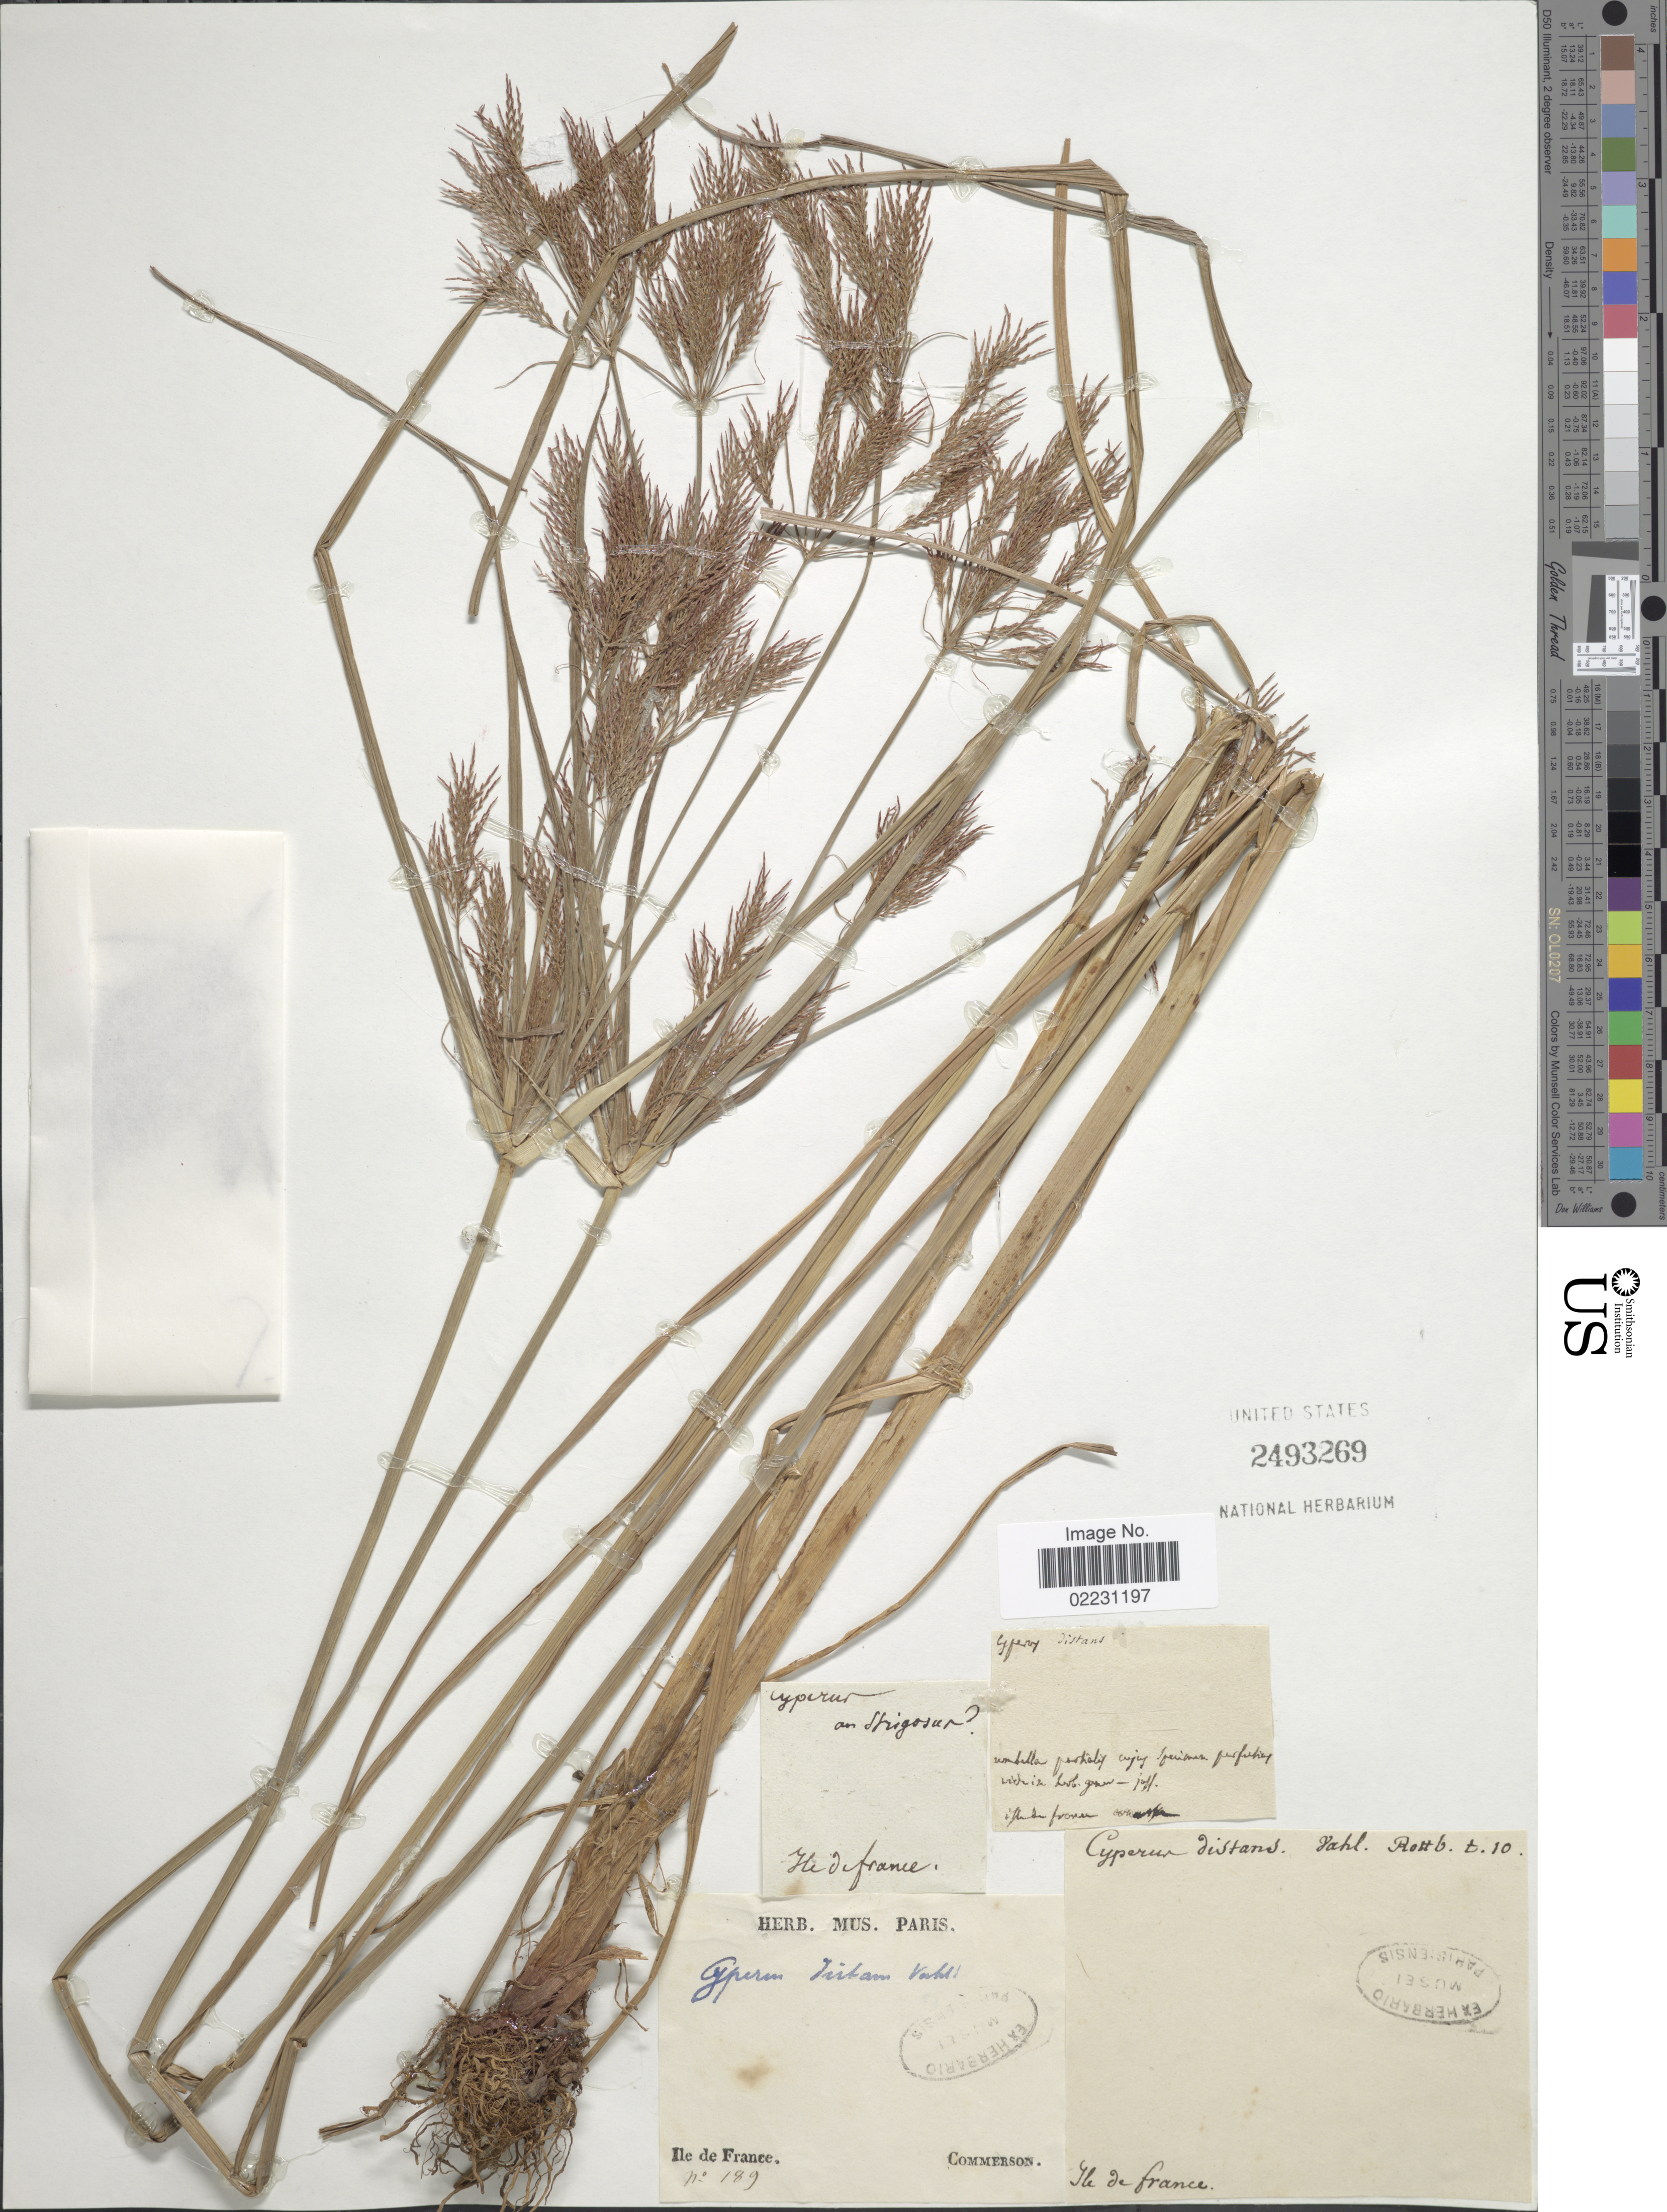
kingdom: Plantae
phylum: Tracheophyta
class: Liliopsida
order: Poales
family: Cyperaceae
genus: Cyperus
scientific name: Cyperus distans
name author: L. f.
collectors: Commerson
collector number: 189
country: Mauritius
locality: Ile de France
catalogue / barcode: US 2493269